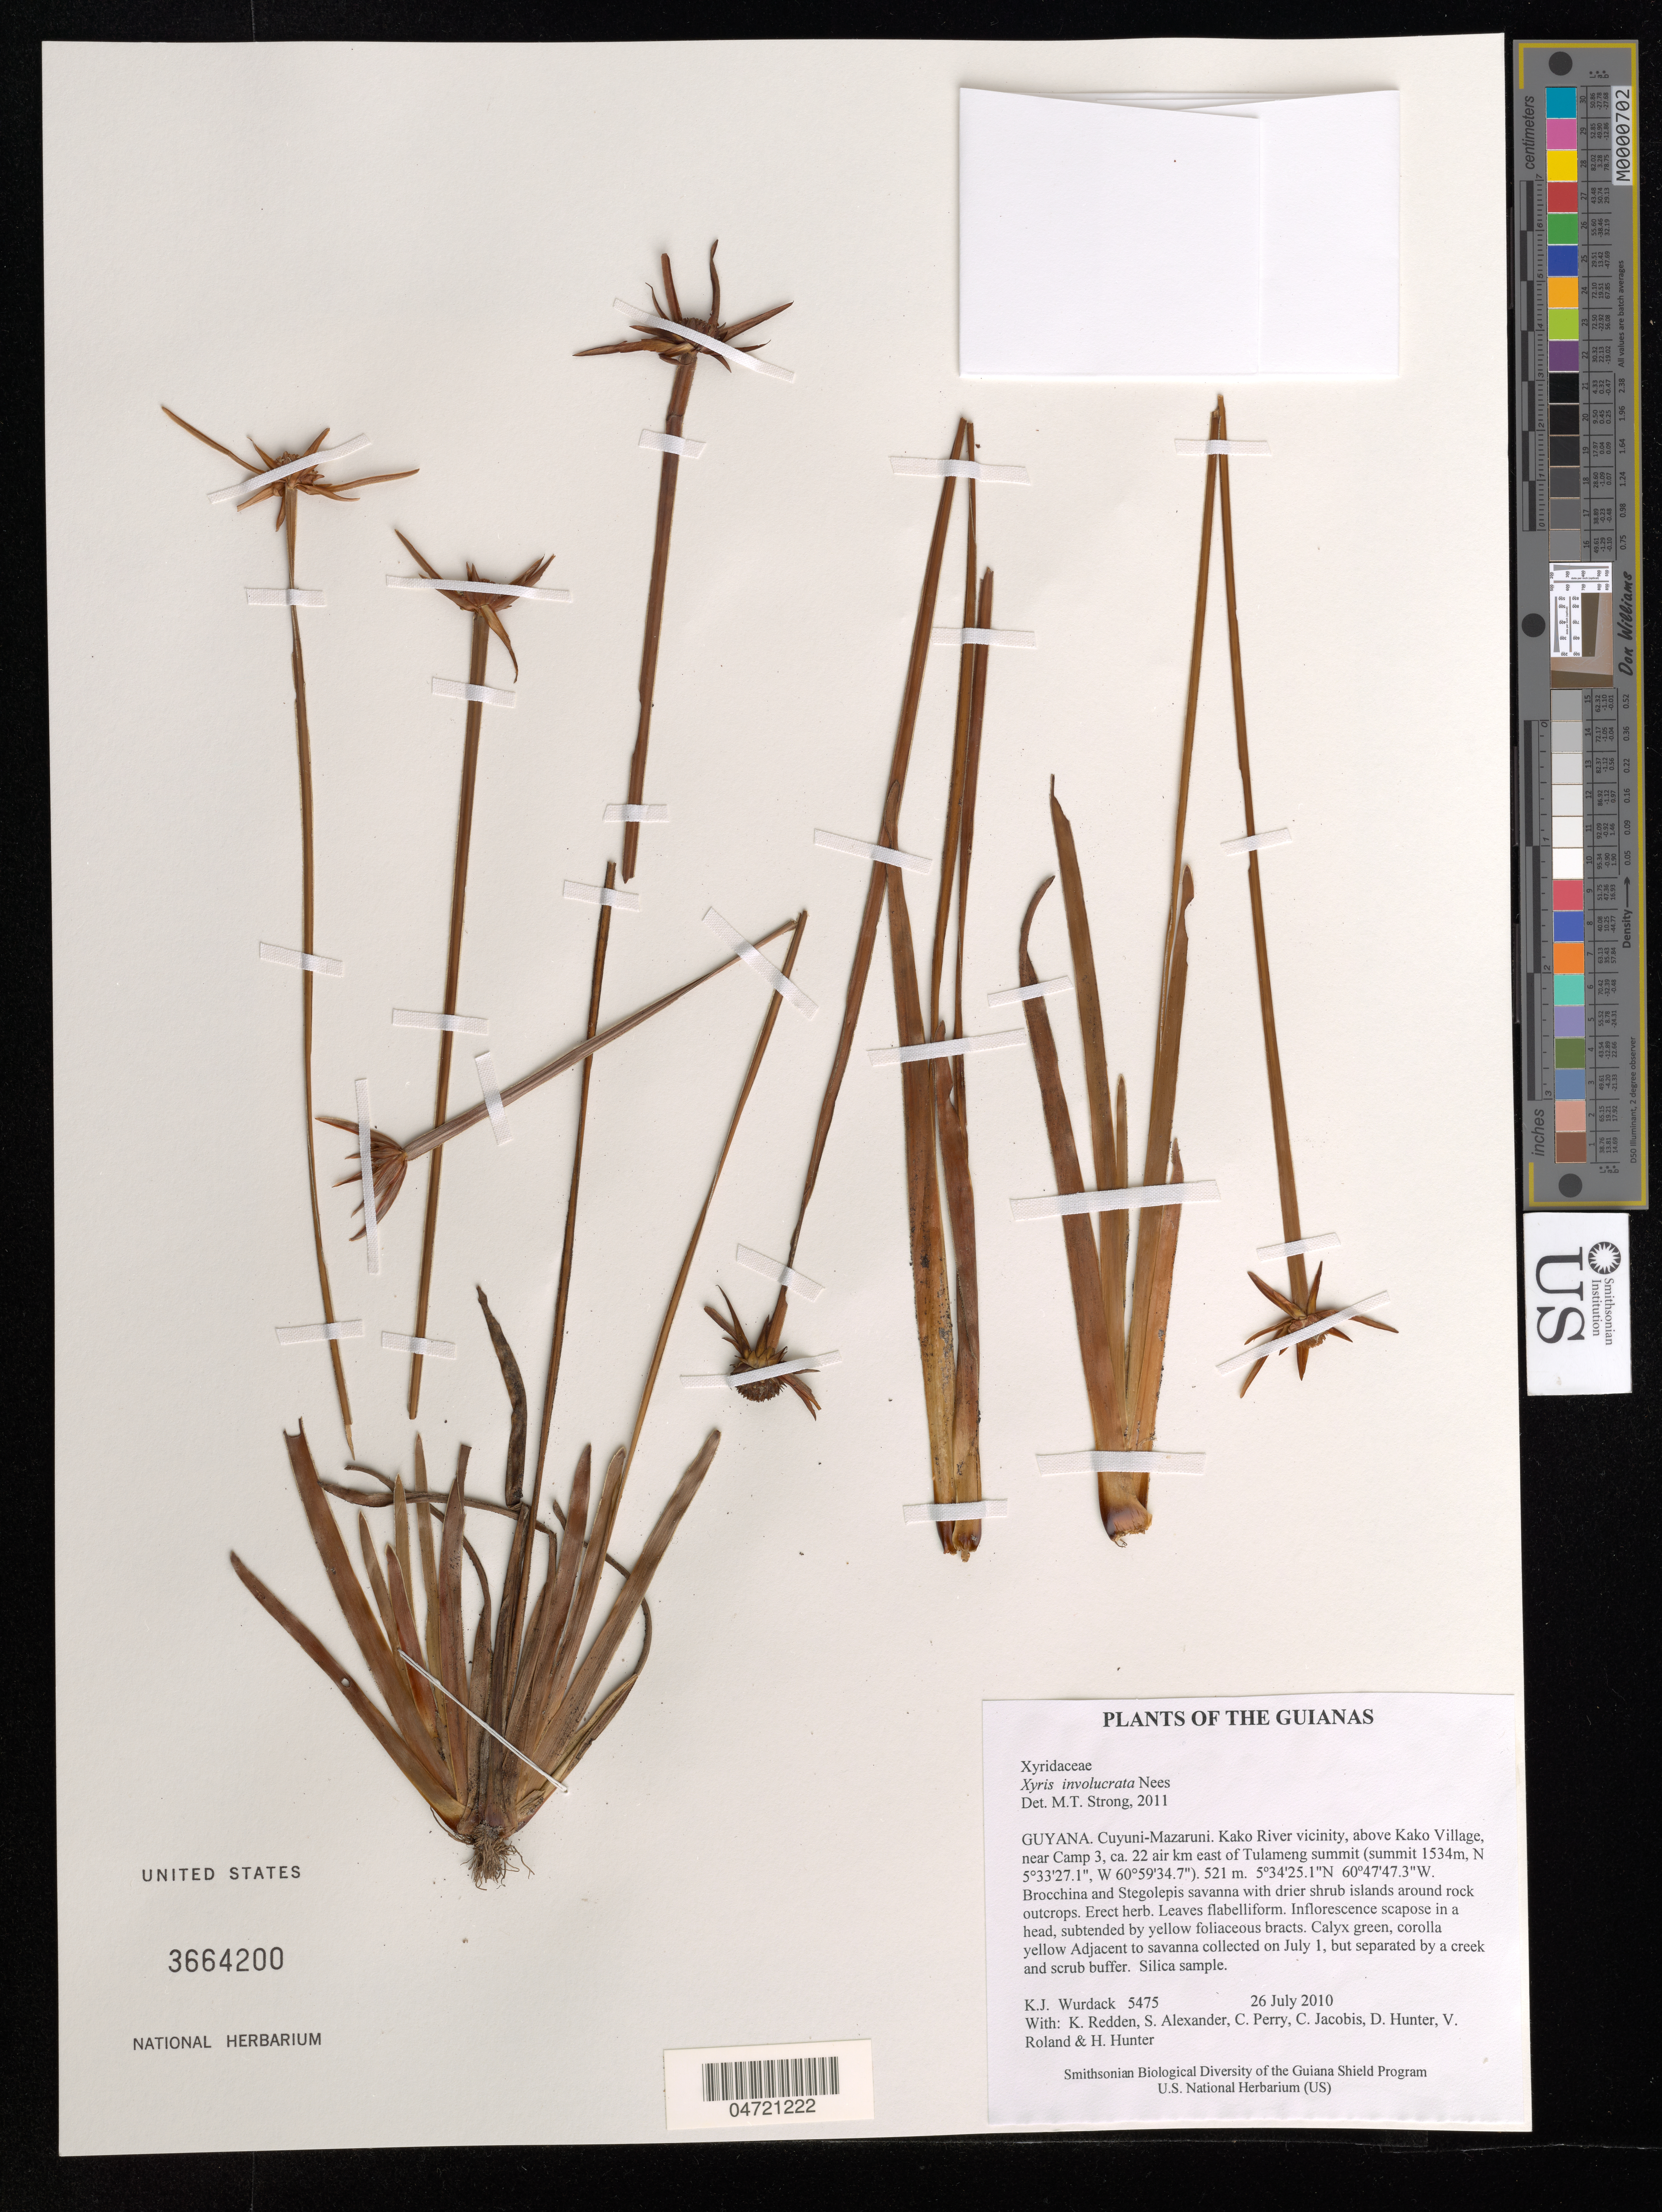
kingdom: Plantae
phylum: Tracheophyta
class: Liliopsida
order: Poales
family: Xyridaceae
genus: Xyris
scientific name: Xyris involucrata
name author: Nees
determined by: Strong, M. T., (US), Smithsonian Institution - National Museum of Natural History (UNITED STATES)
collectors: K. Wurdack, K. M. Redden, S. N. Alexander, C. Perry, C. Jacobis, D. Hunter, V. Roland & H. Hunter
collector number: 5475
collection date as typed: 26 July 2010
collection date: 2010-07-26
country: Guyana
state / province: Cuyuni-Mazaruni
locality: Kako River vicinity, above Kako Village, near Camp 3, ca. 22 air km east of Tulameng summit (summit 1534m, N 5°33'27.1", W 60°59'34.7")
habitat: Brocchina and Stegolepis savanna with drier shrub islands around rock outcrops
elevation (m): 521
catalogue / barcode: US 3664200